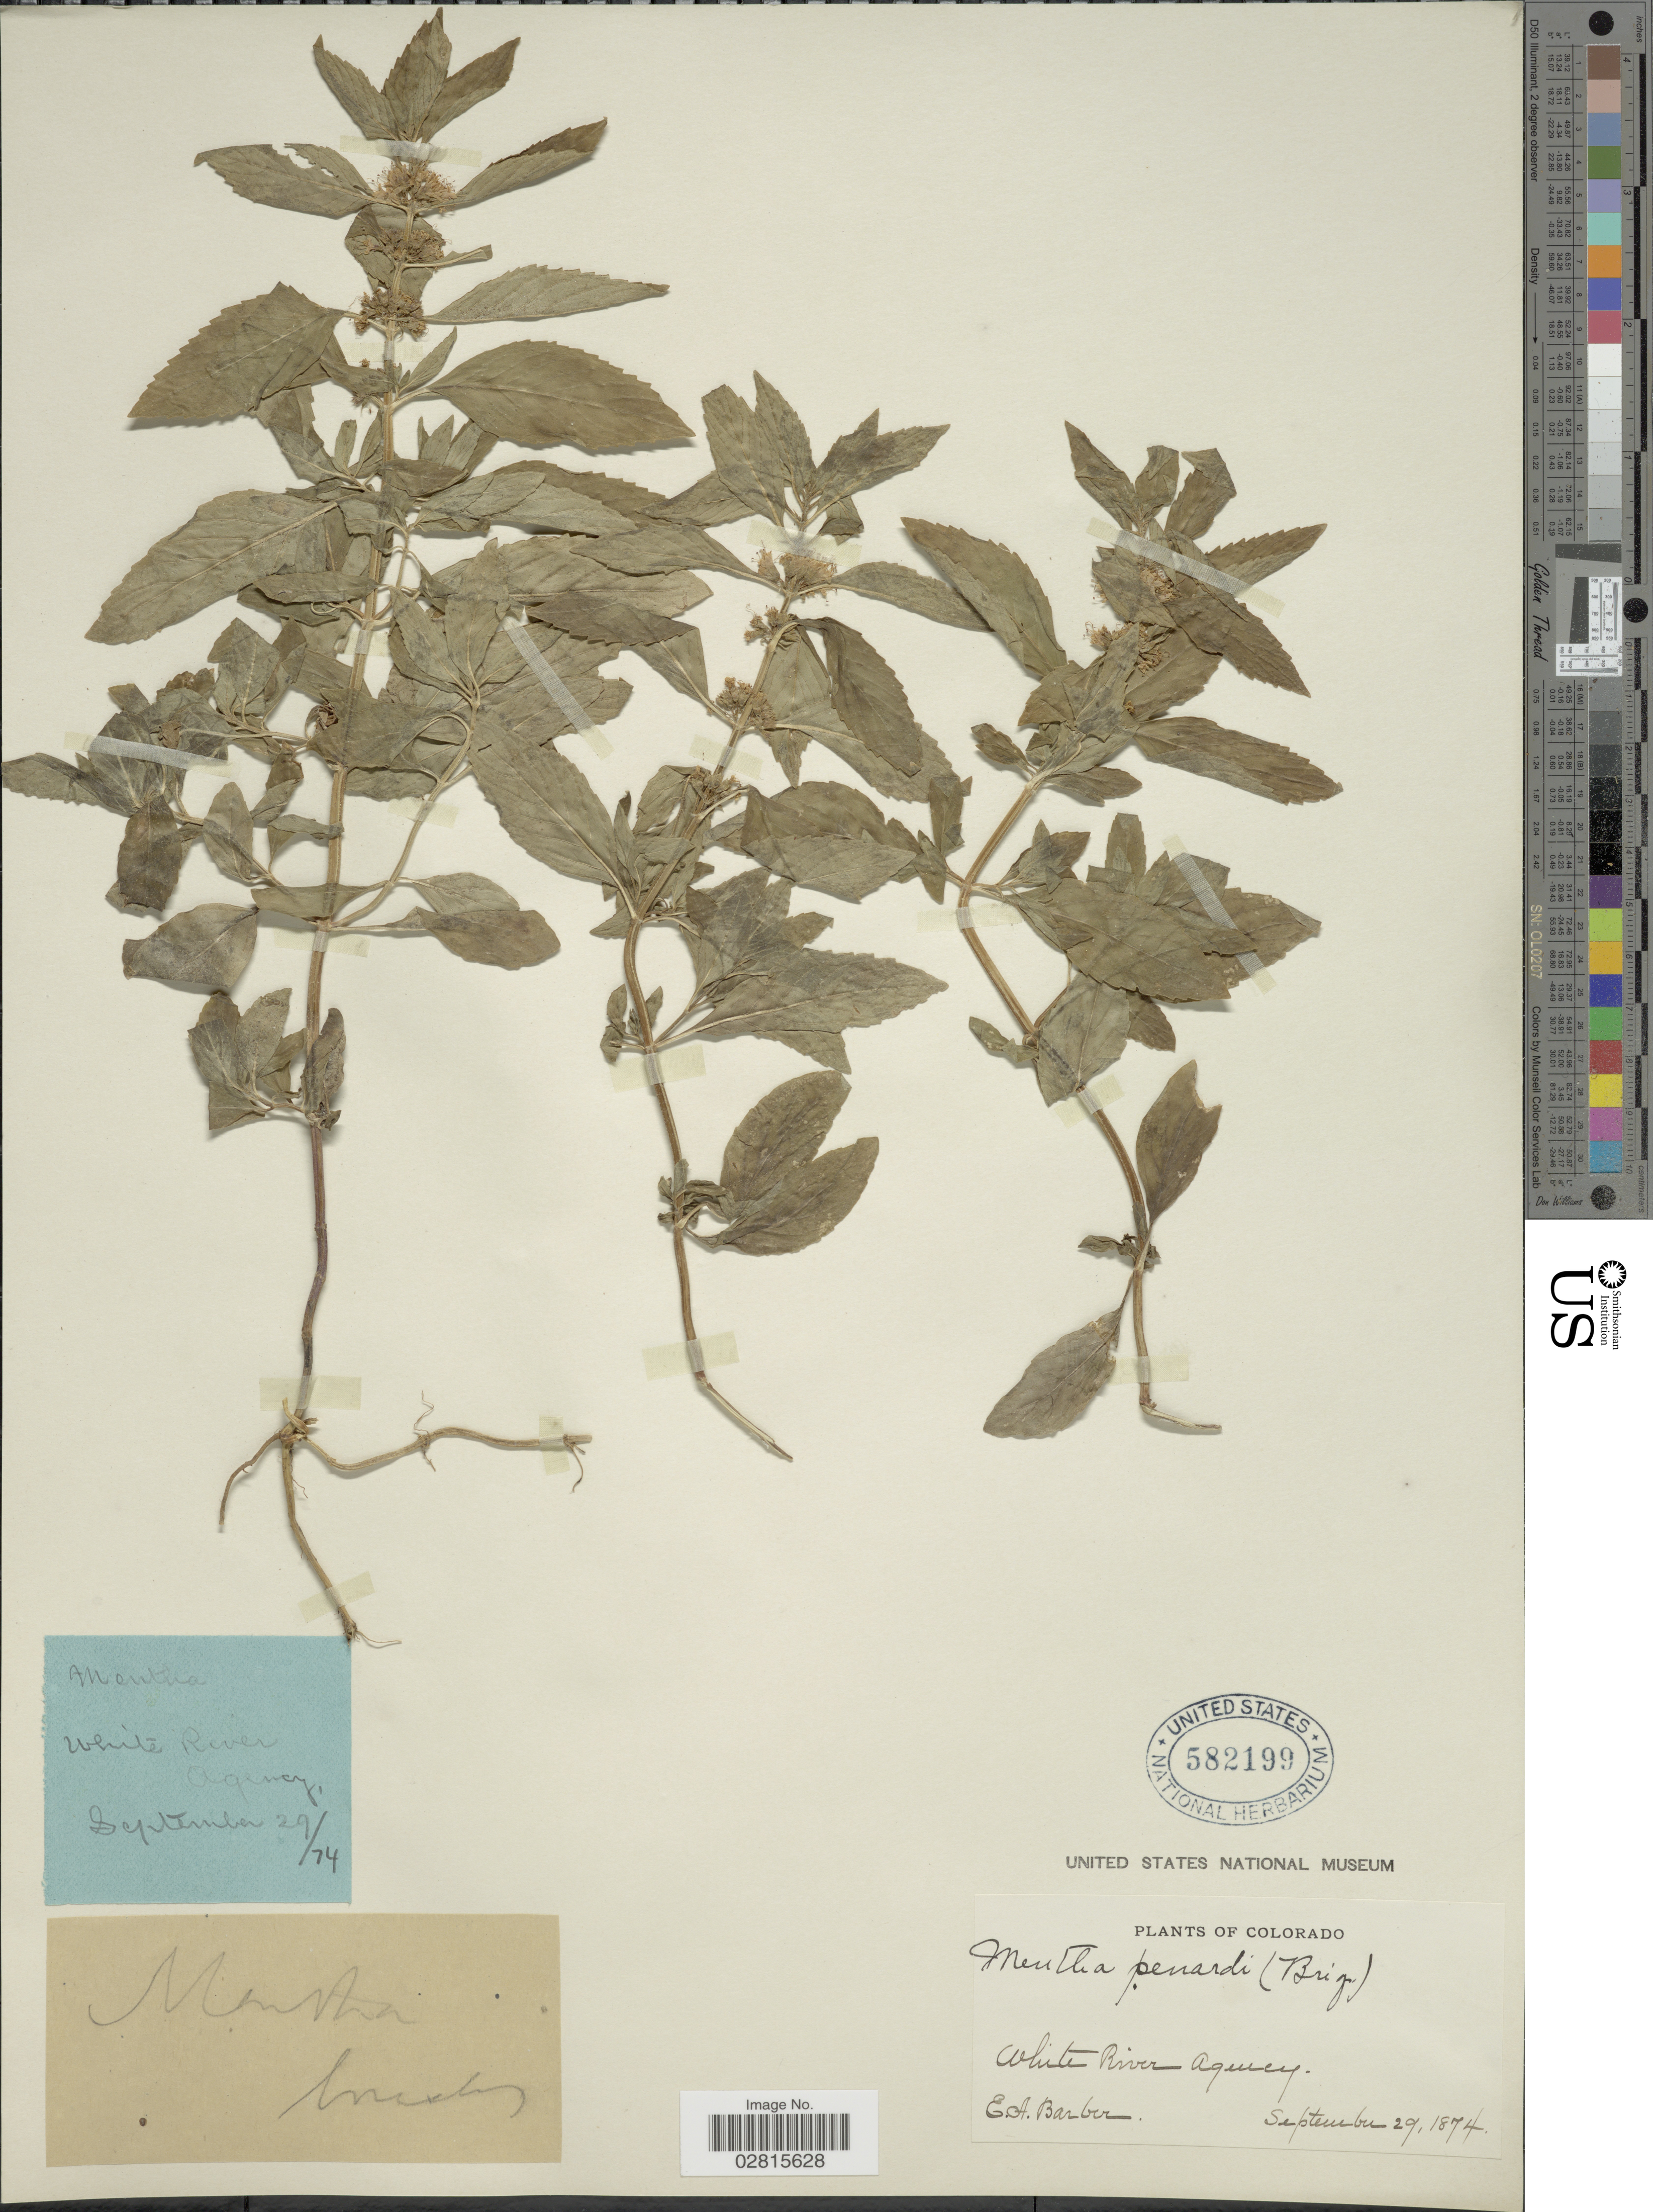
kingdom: Plantae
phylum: Tracheophyta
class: Magnoliopsida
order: Lamiales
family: Lamiaceae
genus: Mentha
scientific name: Mentha penardii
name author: (Briq.) Rydb.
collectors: E. Barber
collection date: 1874-09-29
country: United States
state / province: Colorado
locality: White River Agency.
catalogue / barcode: US 582199